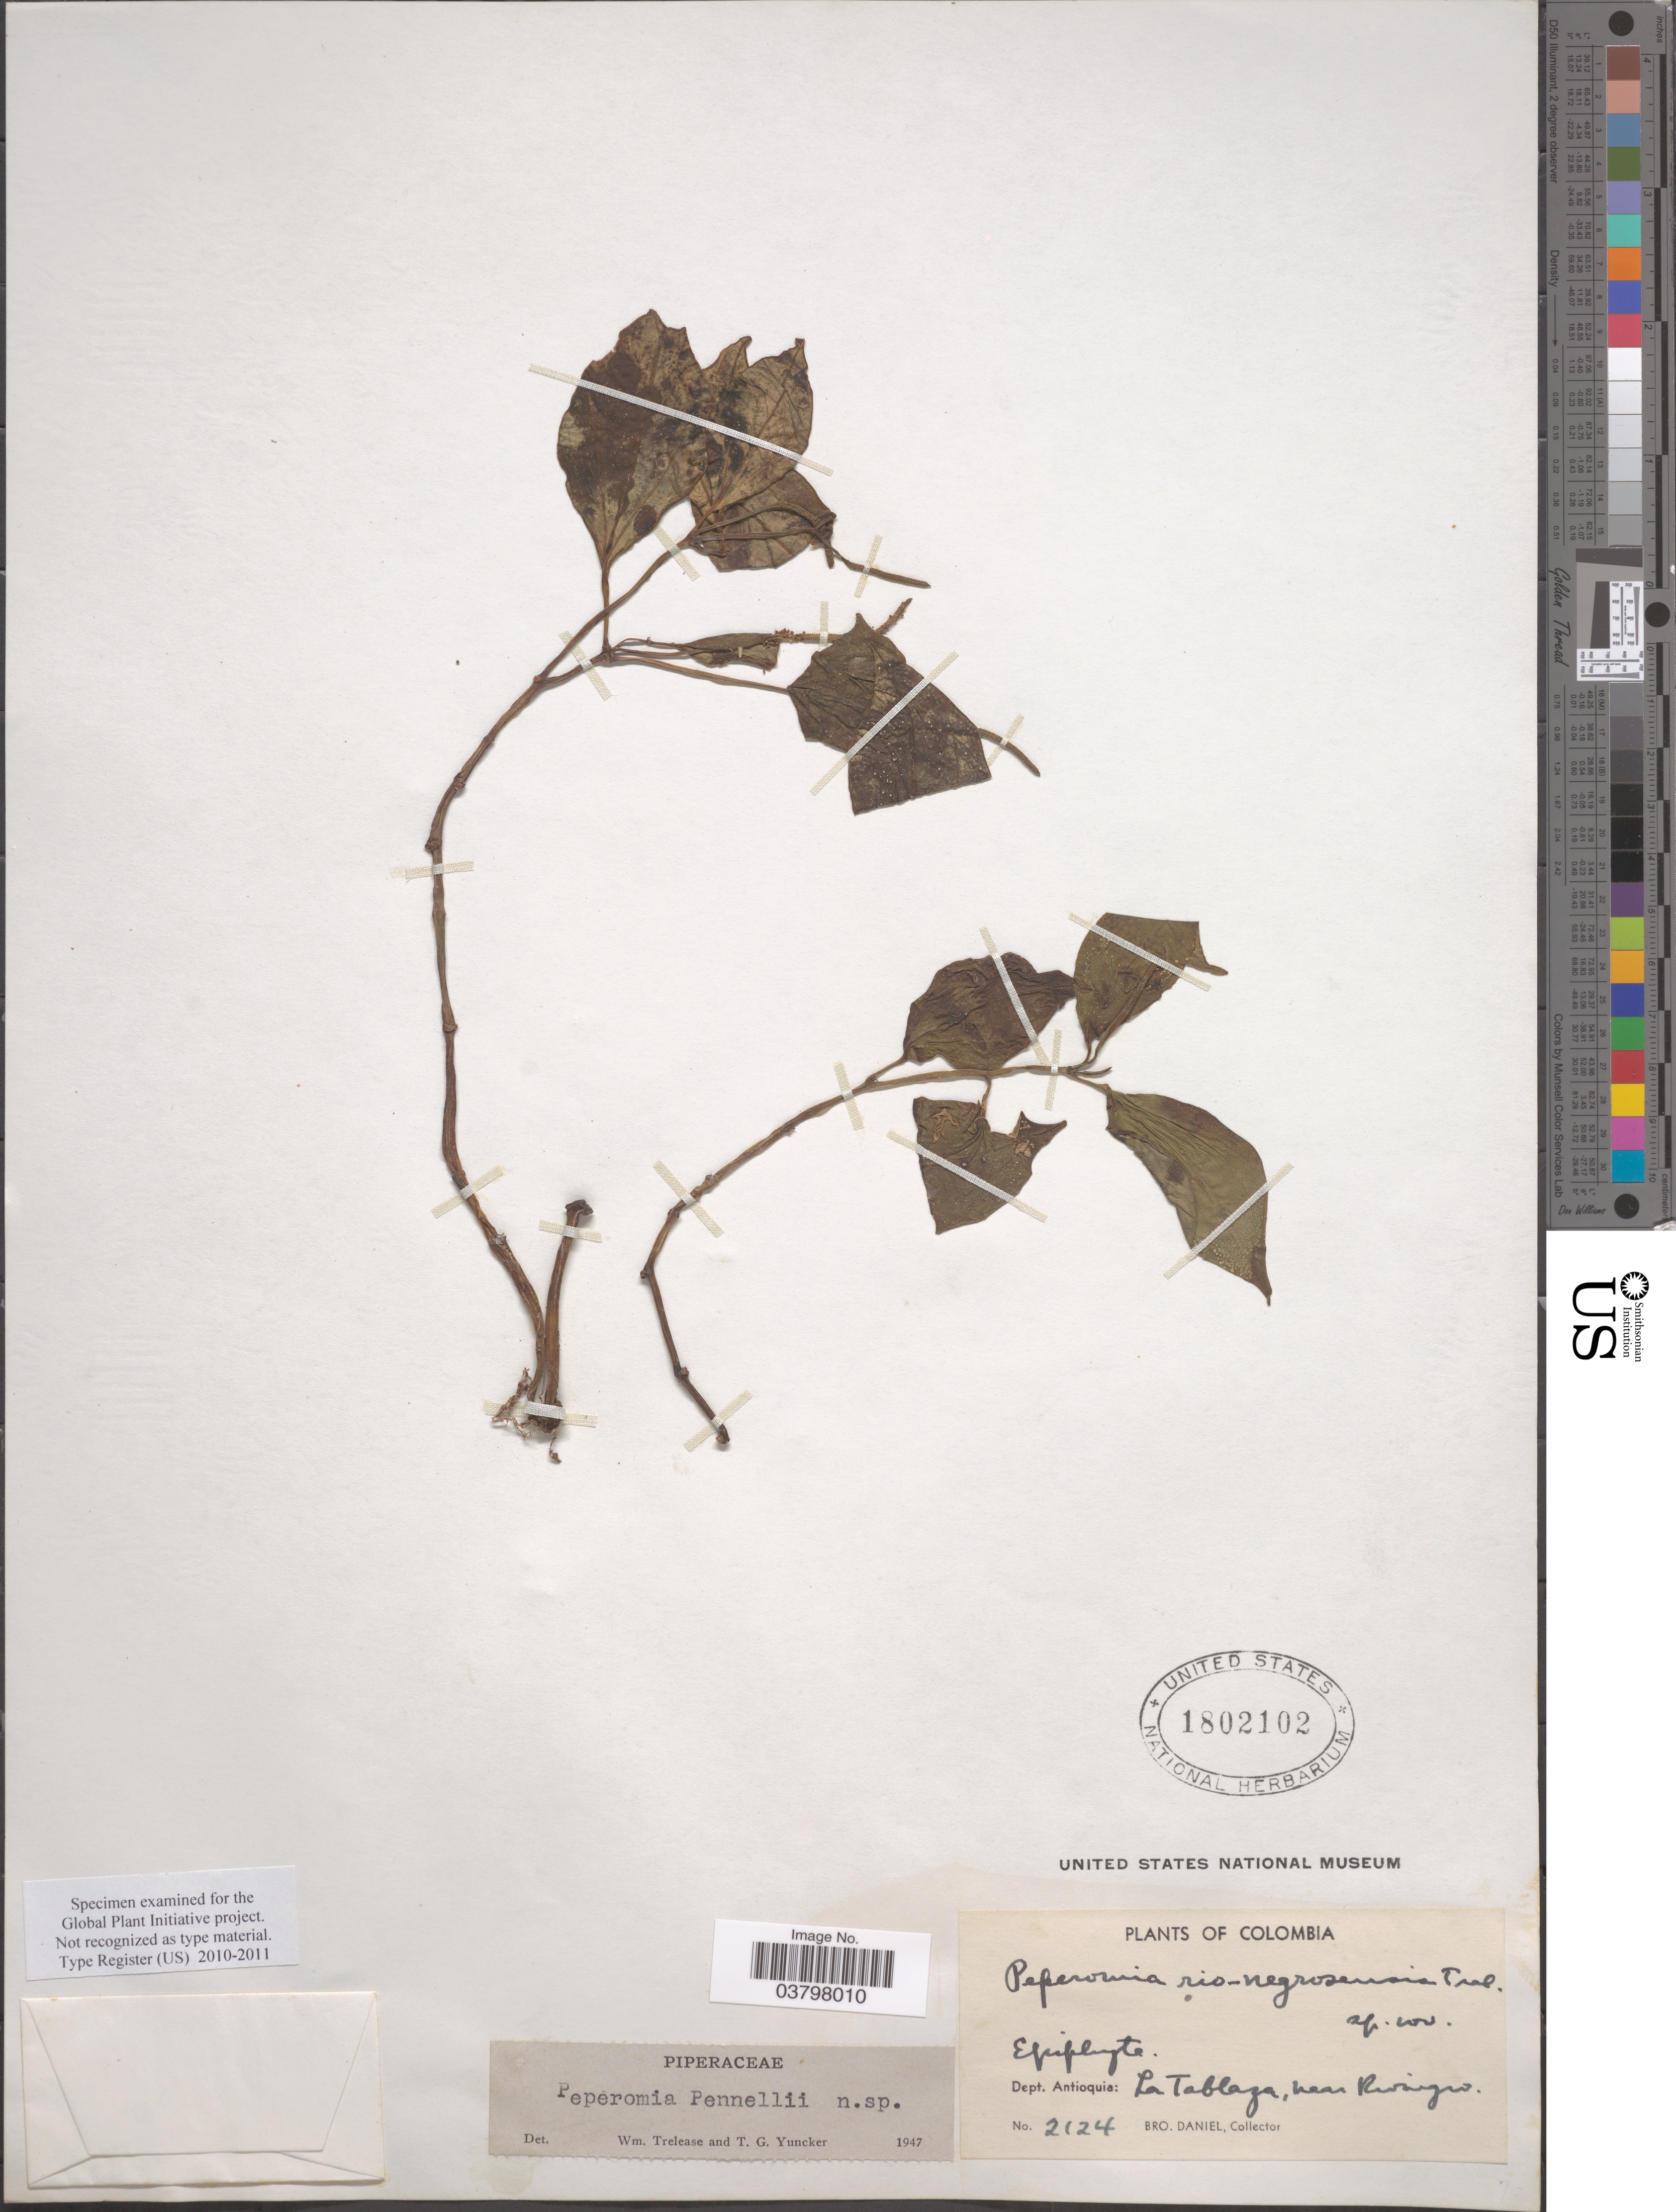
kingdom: Plantae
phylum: Tracheophyta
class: Magnoliopsida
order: Piperales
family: Piperaceae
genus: Peperomia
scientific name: Peperomia pennellii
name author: Trel. & Yunck.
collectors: Bro. Daniel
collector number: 2124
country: Colombia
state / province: Antioquia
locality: Dept. Antioquia: La Tablaza, near Rionegro.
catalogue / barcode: US 1802102